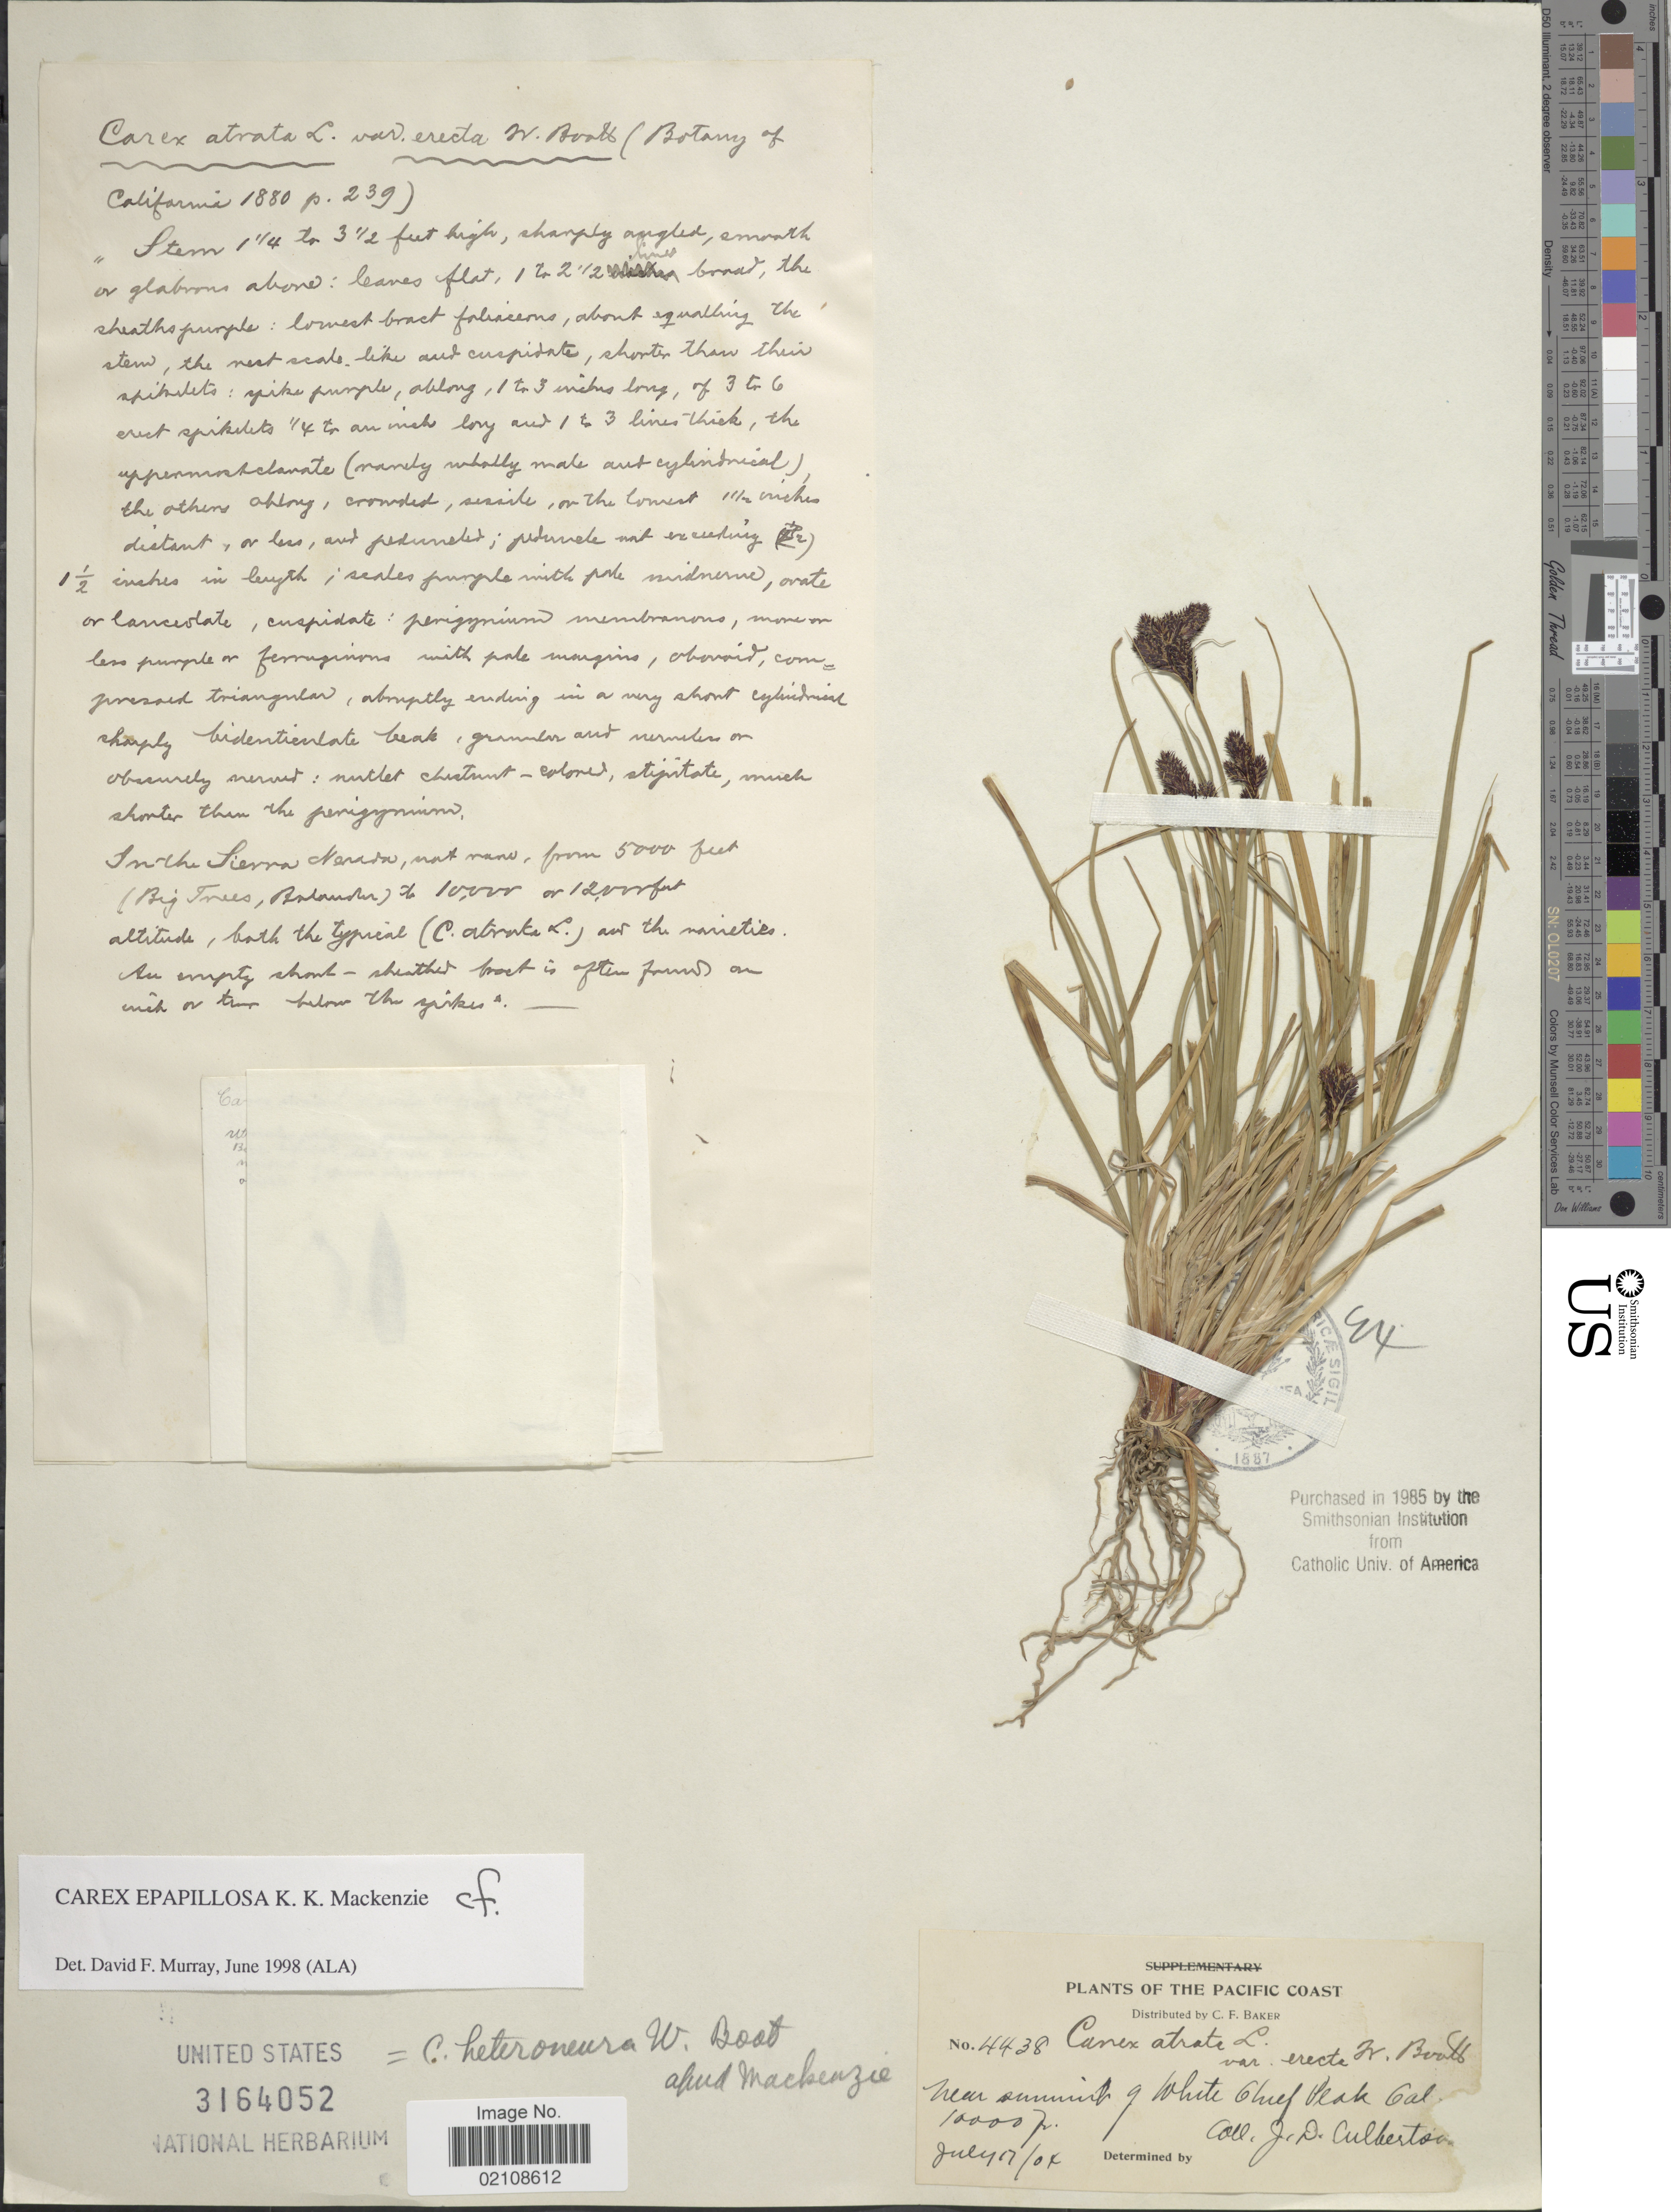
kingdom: Plantae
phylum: Tracheophyta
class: Liliopsida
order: Poales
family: Cyperaceae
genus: Carex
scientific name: Carex epapillosa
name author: Mack.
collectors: -. Culbertson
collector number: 4438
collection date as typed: Transcribed d/m/y: 17/7/4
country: United States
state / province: California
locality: Pacific Coast, near summit of White Chief Peak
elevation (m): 3048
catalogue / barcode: US 3164052